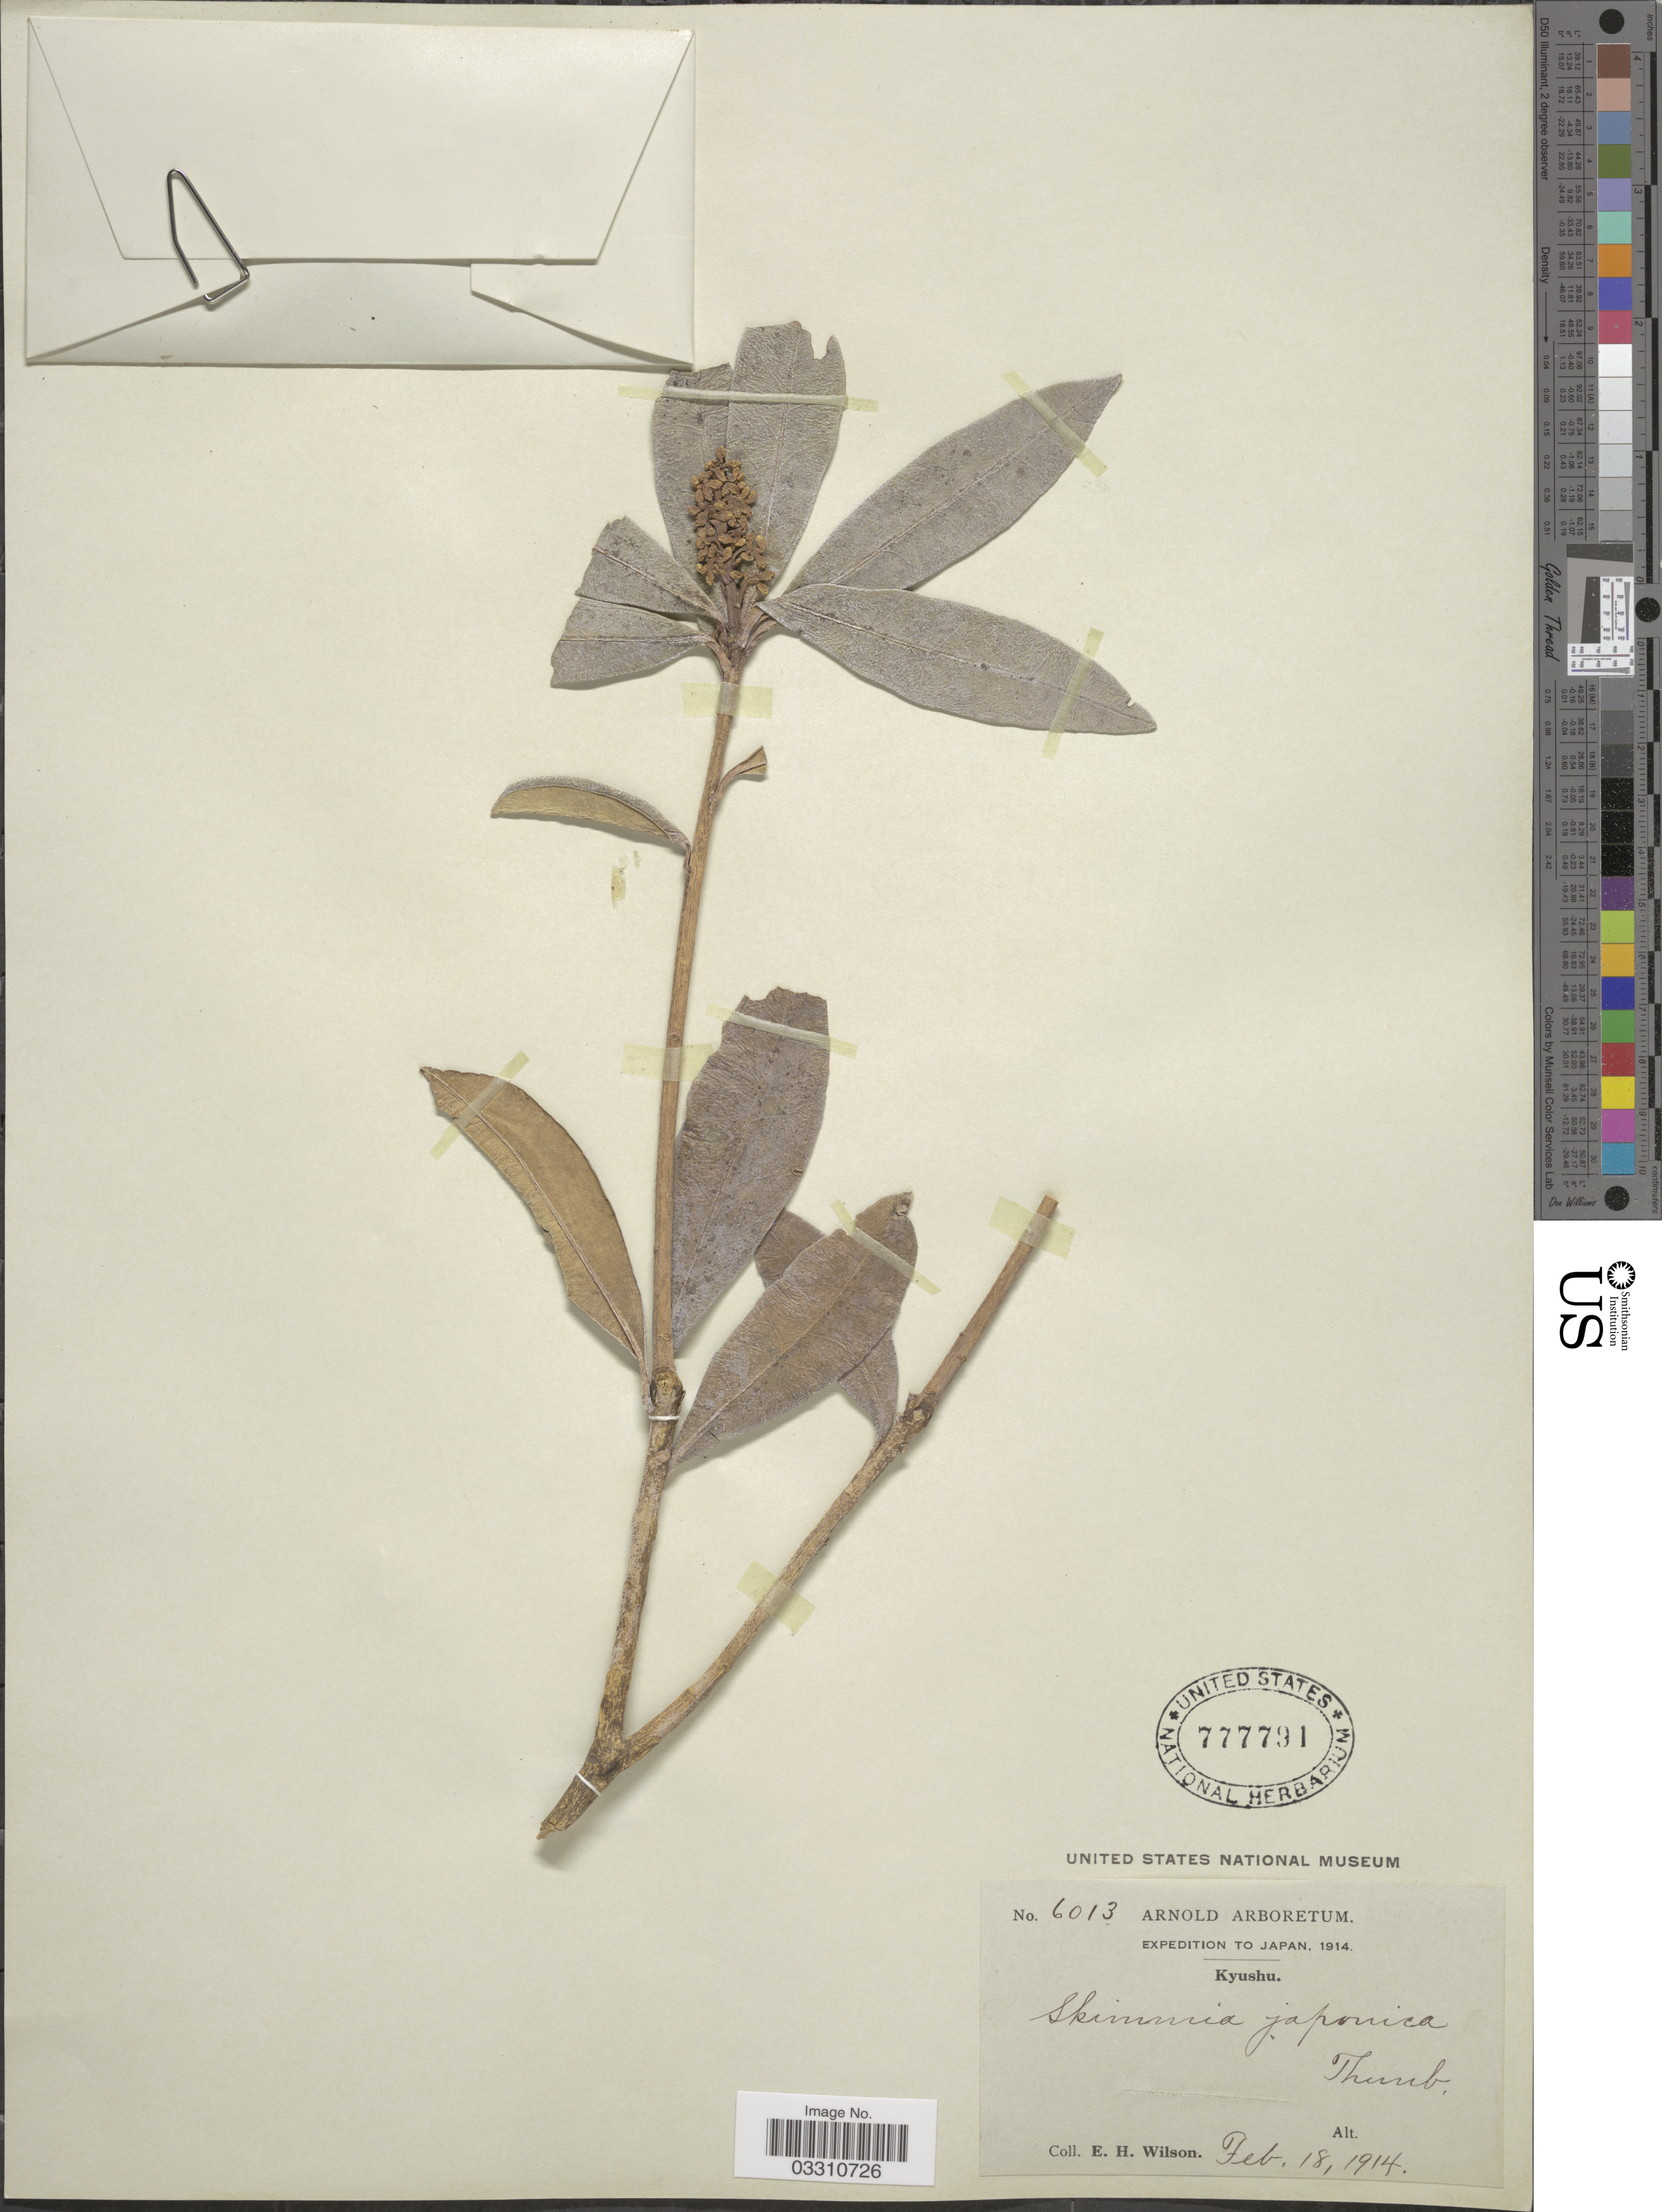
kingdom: Plantae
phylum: Tracheophyta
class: Magnoliopsida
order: Sapindales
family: Rutaceae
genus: Skimmia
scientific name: Skimmia japonica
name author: Thunb.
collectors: E. Wilson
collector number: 6013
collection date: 1914-02-18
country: Japan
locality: Kyushu.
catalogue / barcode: US 777791